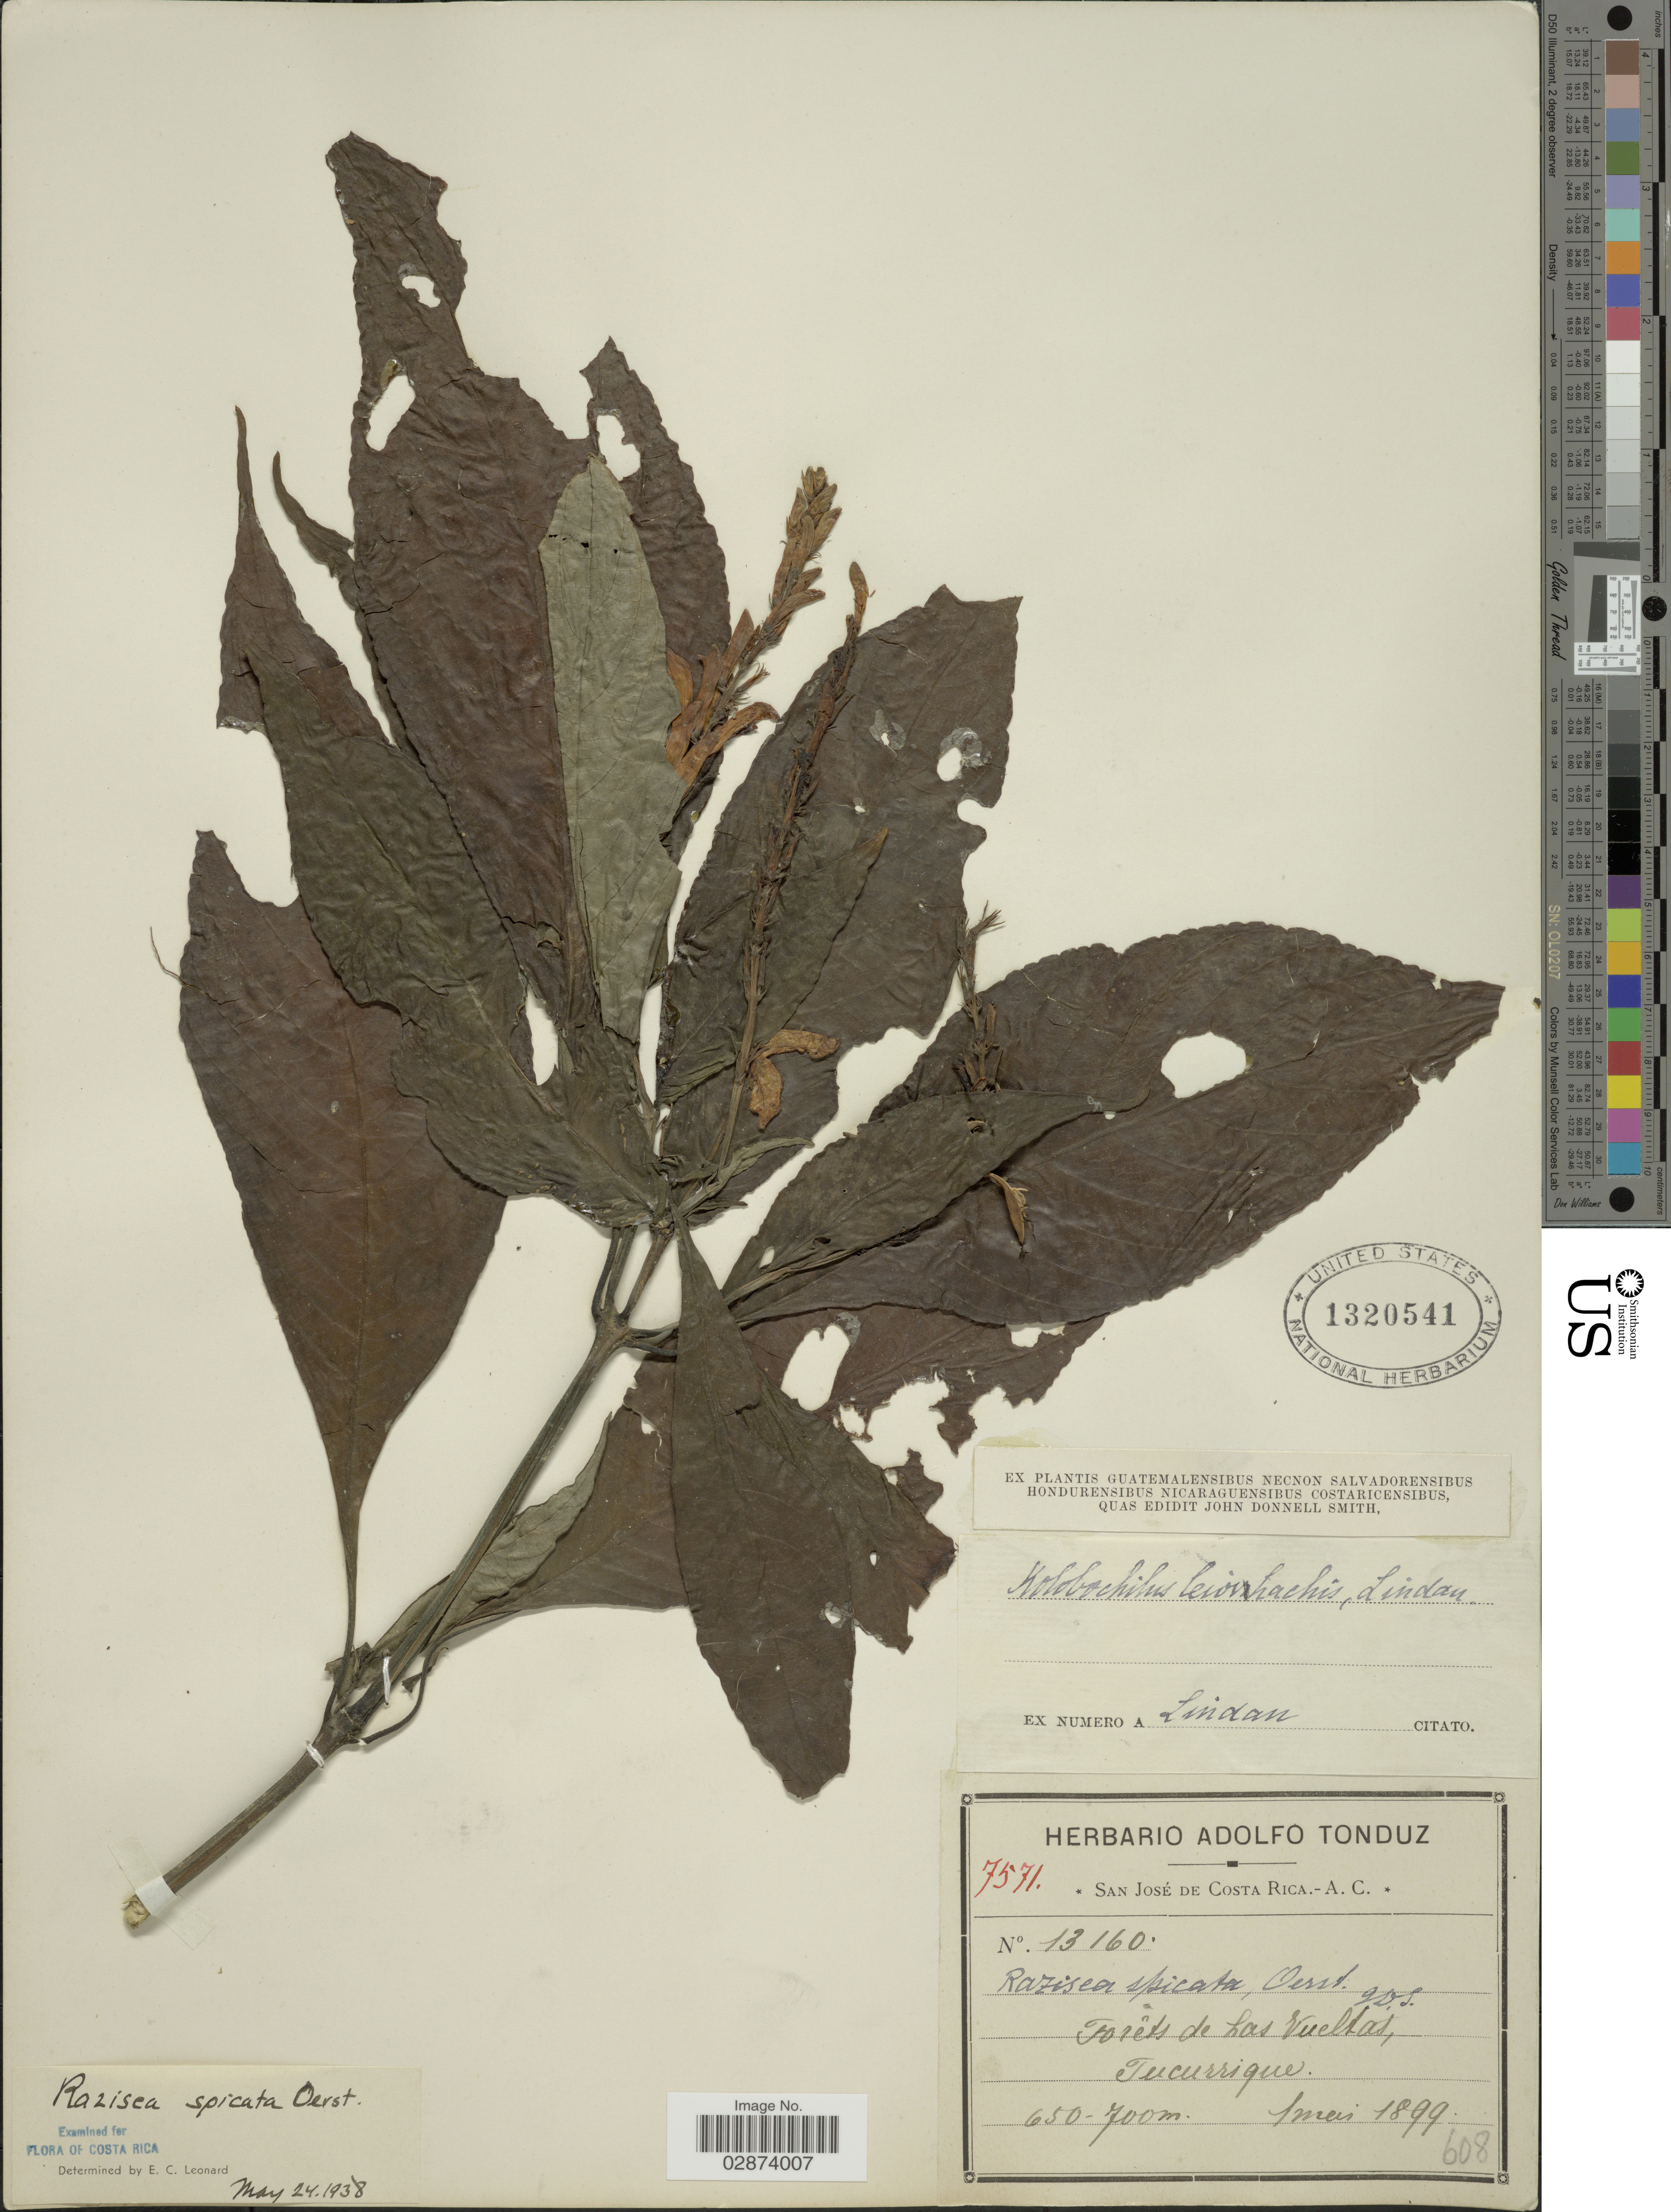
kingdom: Plantae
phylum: Tracheophyta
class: Magnoliopsida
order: Lamiales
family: Acanthaceae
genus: Razisea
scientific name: Razisea spicata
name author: Oerst.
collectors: ex Herb. Adolfo Tonduz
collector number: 7571/13160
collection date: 1899-05-01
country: Costa Rica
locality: Forêts de Las Vueltas, Tucurrique.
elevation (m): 650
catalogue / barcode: US 1320541